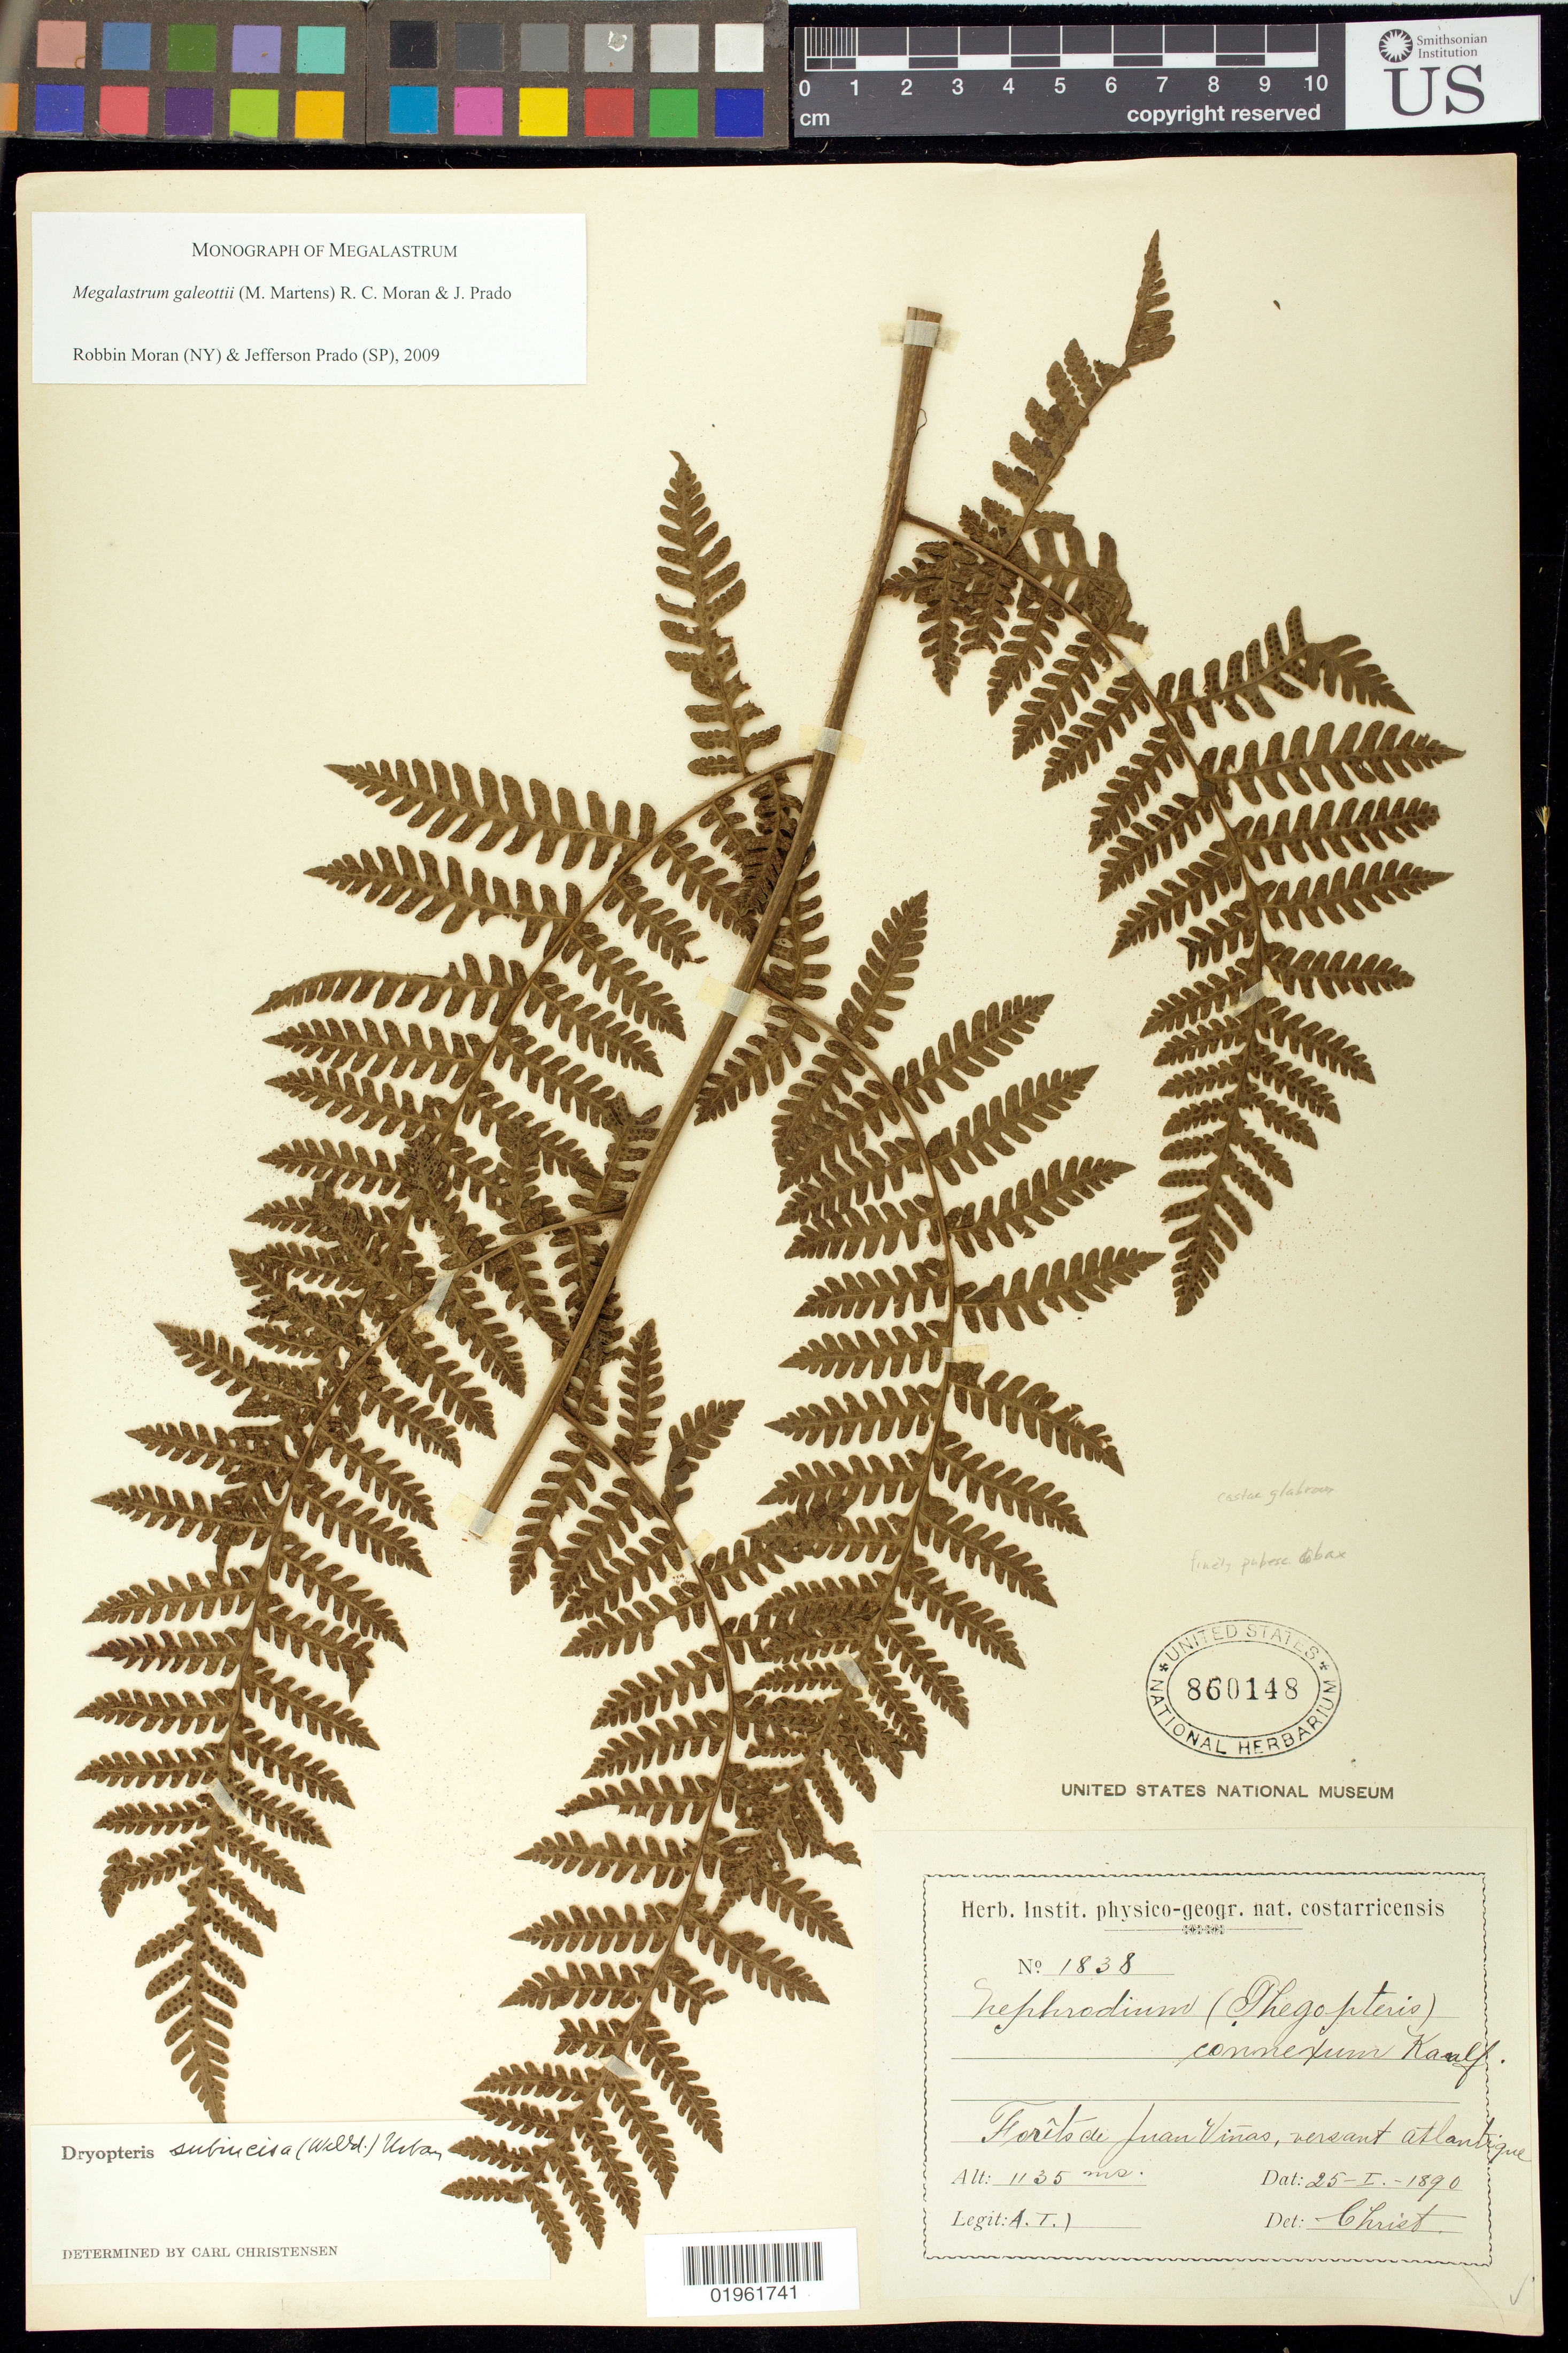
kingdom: Plantae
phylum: Tracheophyta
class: Polypodiopsida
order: Polypodiales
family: Dryopteridaceae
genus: Megalastrum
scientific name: Megalastrum galeottii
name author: (M. Martens) R.C. Moran & J. Prado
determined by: Moran, R. C.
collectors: H. F. Pittier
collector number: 1838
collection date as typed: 25 Jan 1890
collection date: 1890-01-25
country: Costa Rica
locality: Juan Vinas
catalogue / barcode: US 860148